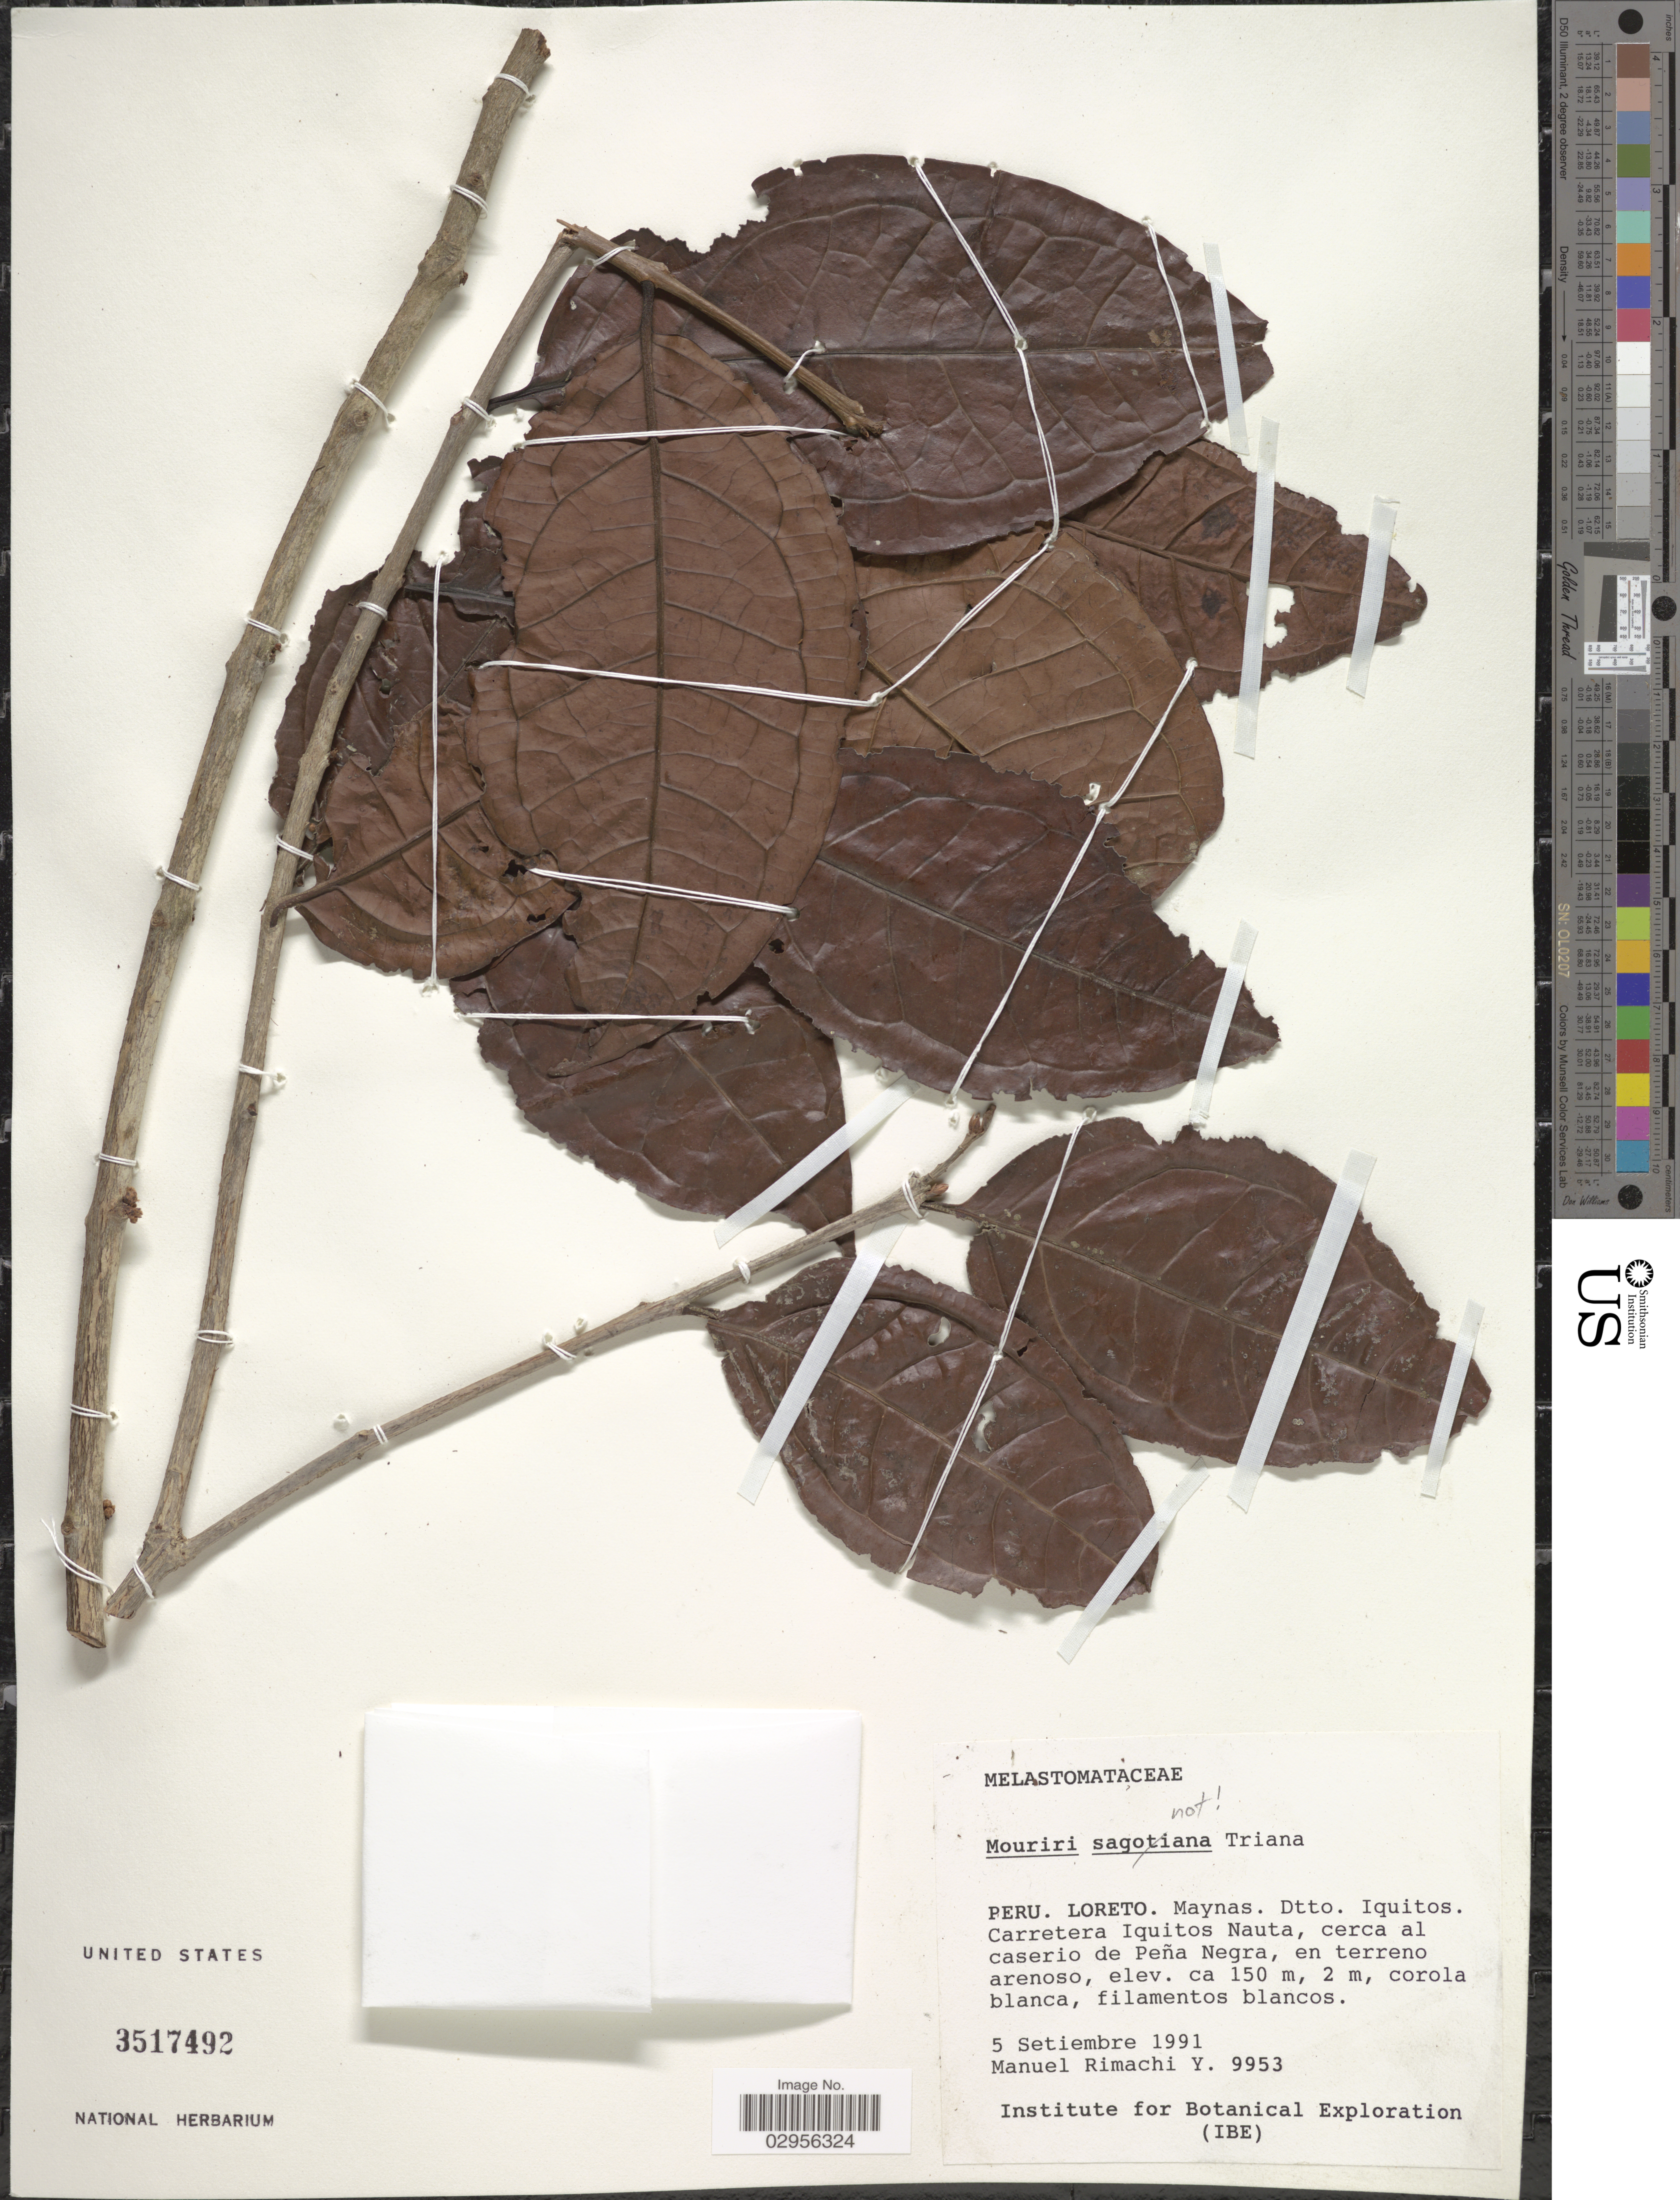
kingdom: Plantae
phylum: Tracheophyta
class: Magnoliopsida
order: Myrtales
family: Melastomataceae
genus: Mouriri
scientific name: Mouriri sp.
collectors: M. Rimachi Y.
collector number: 9953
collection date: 1991-09-05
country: Peru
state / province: Loreto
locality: Maynas. Dtto. Iquitos. Carretera Iquitos Nauta, cerca al caserio de Peña Negra.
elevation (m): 150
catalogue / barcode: US 3517492